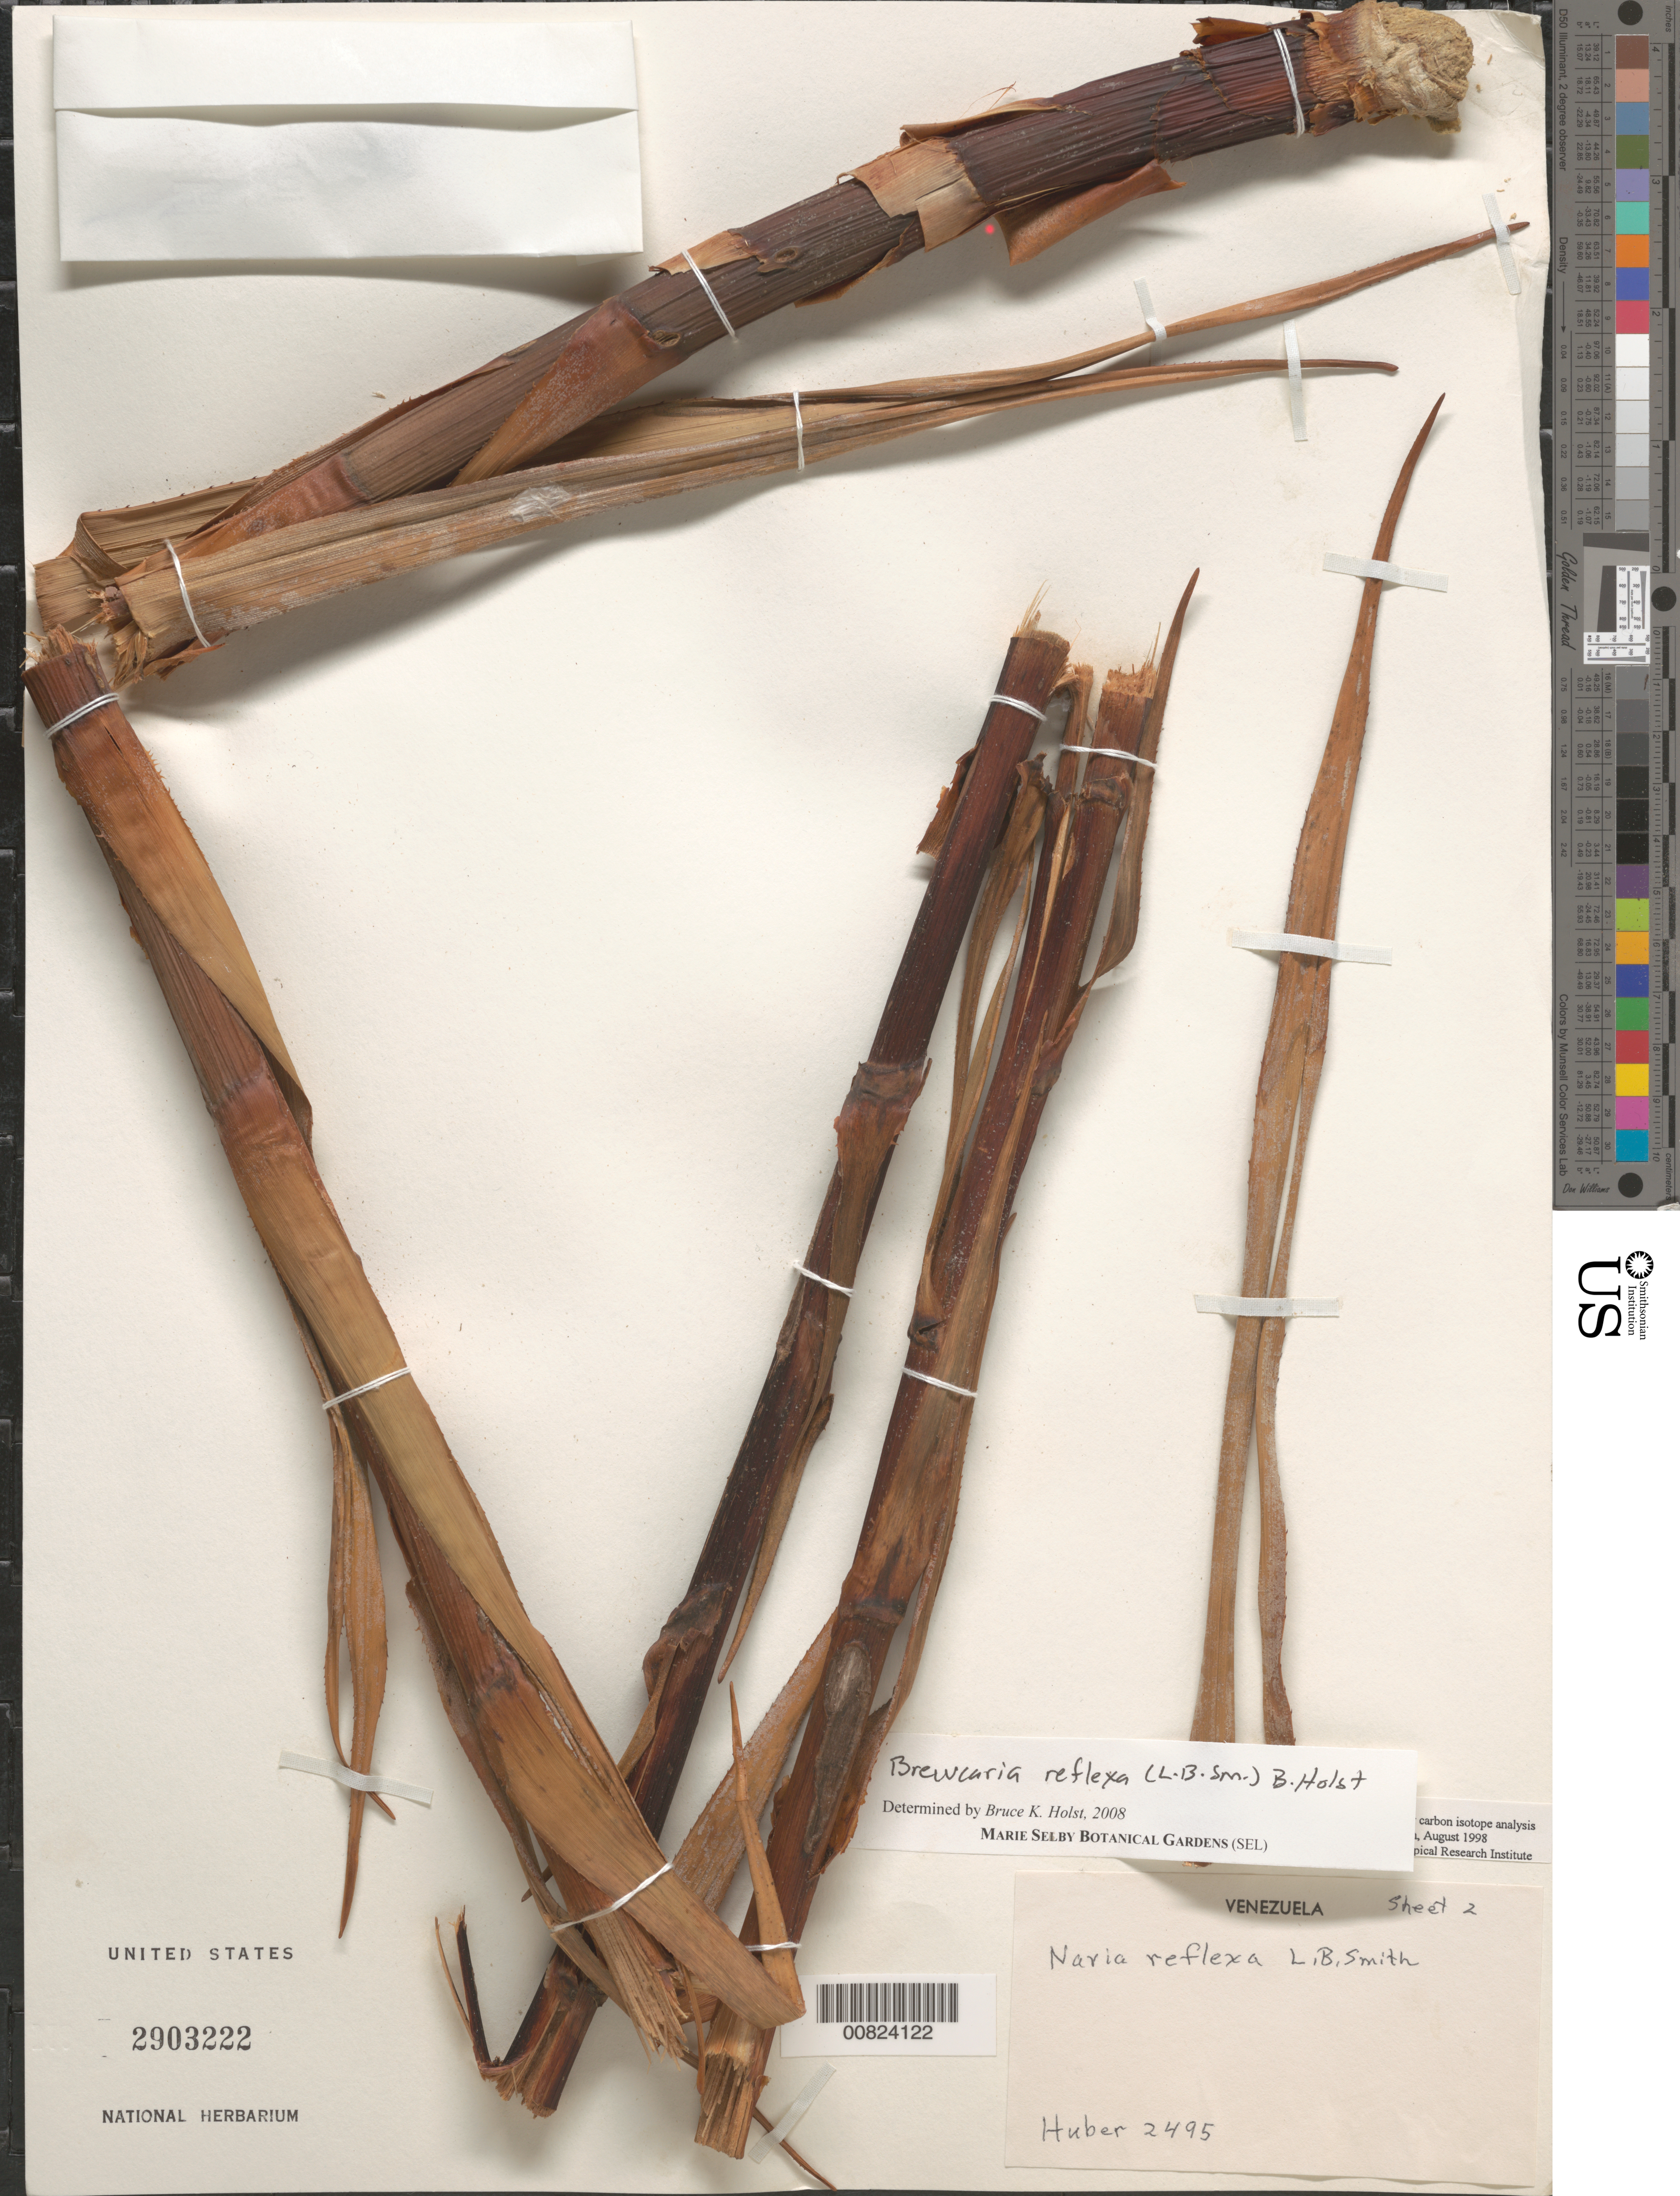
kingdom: Plantae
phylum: Tracheophyta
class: Liliopsida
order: Poales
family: Bromeliaceae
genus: Brewcaria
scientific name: Brewcaria reflexa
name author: (L.B. Sm.) B. Holst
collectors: Huber, --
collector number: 2495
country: Venezuela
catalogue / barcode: US 2903222